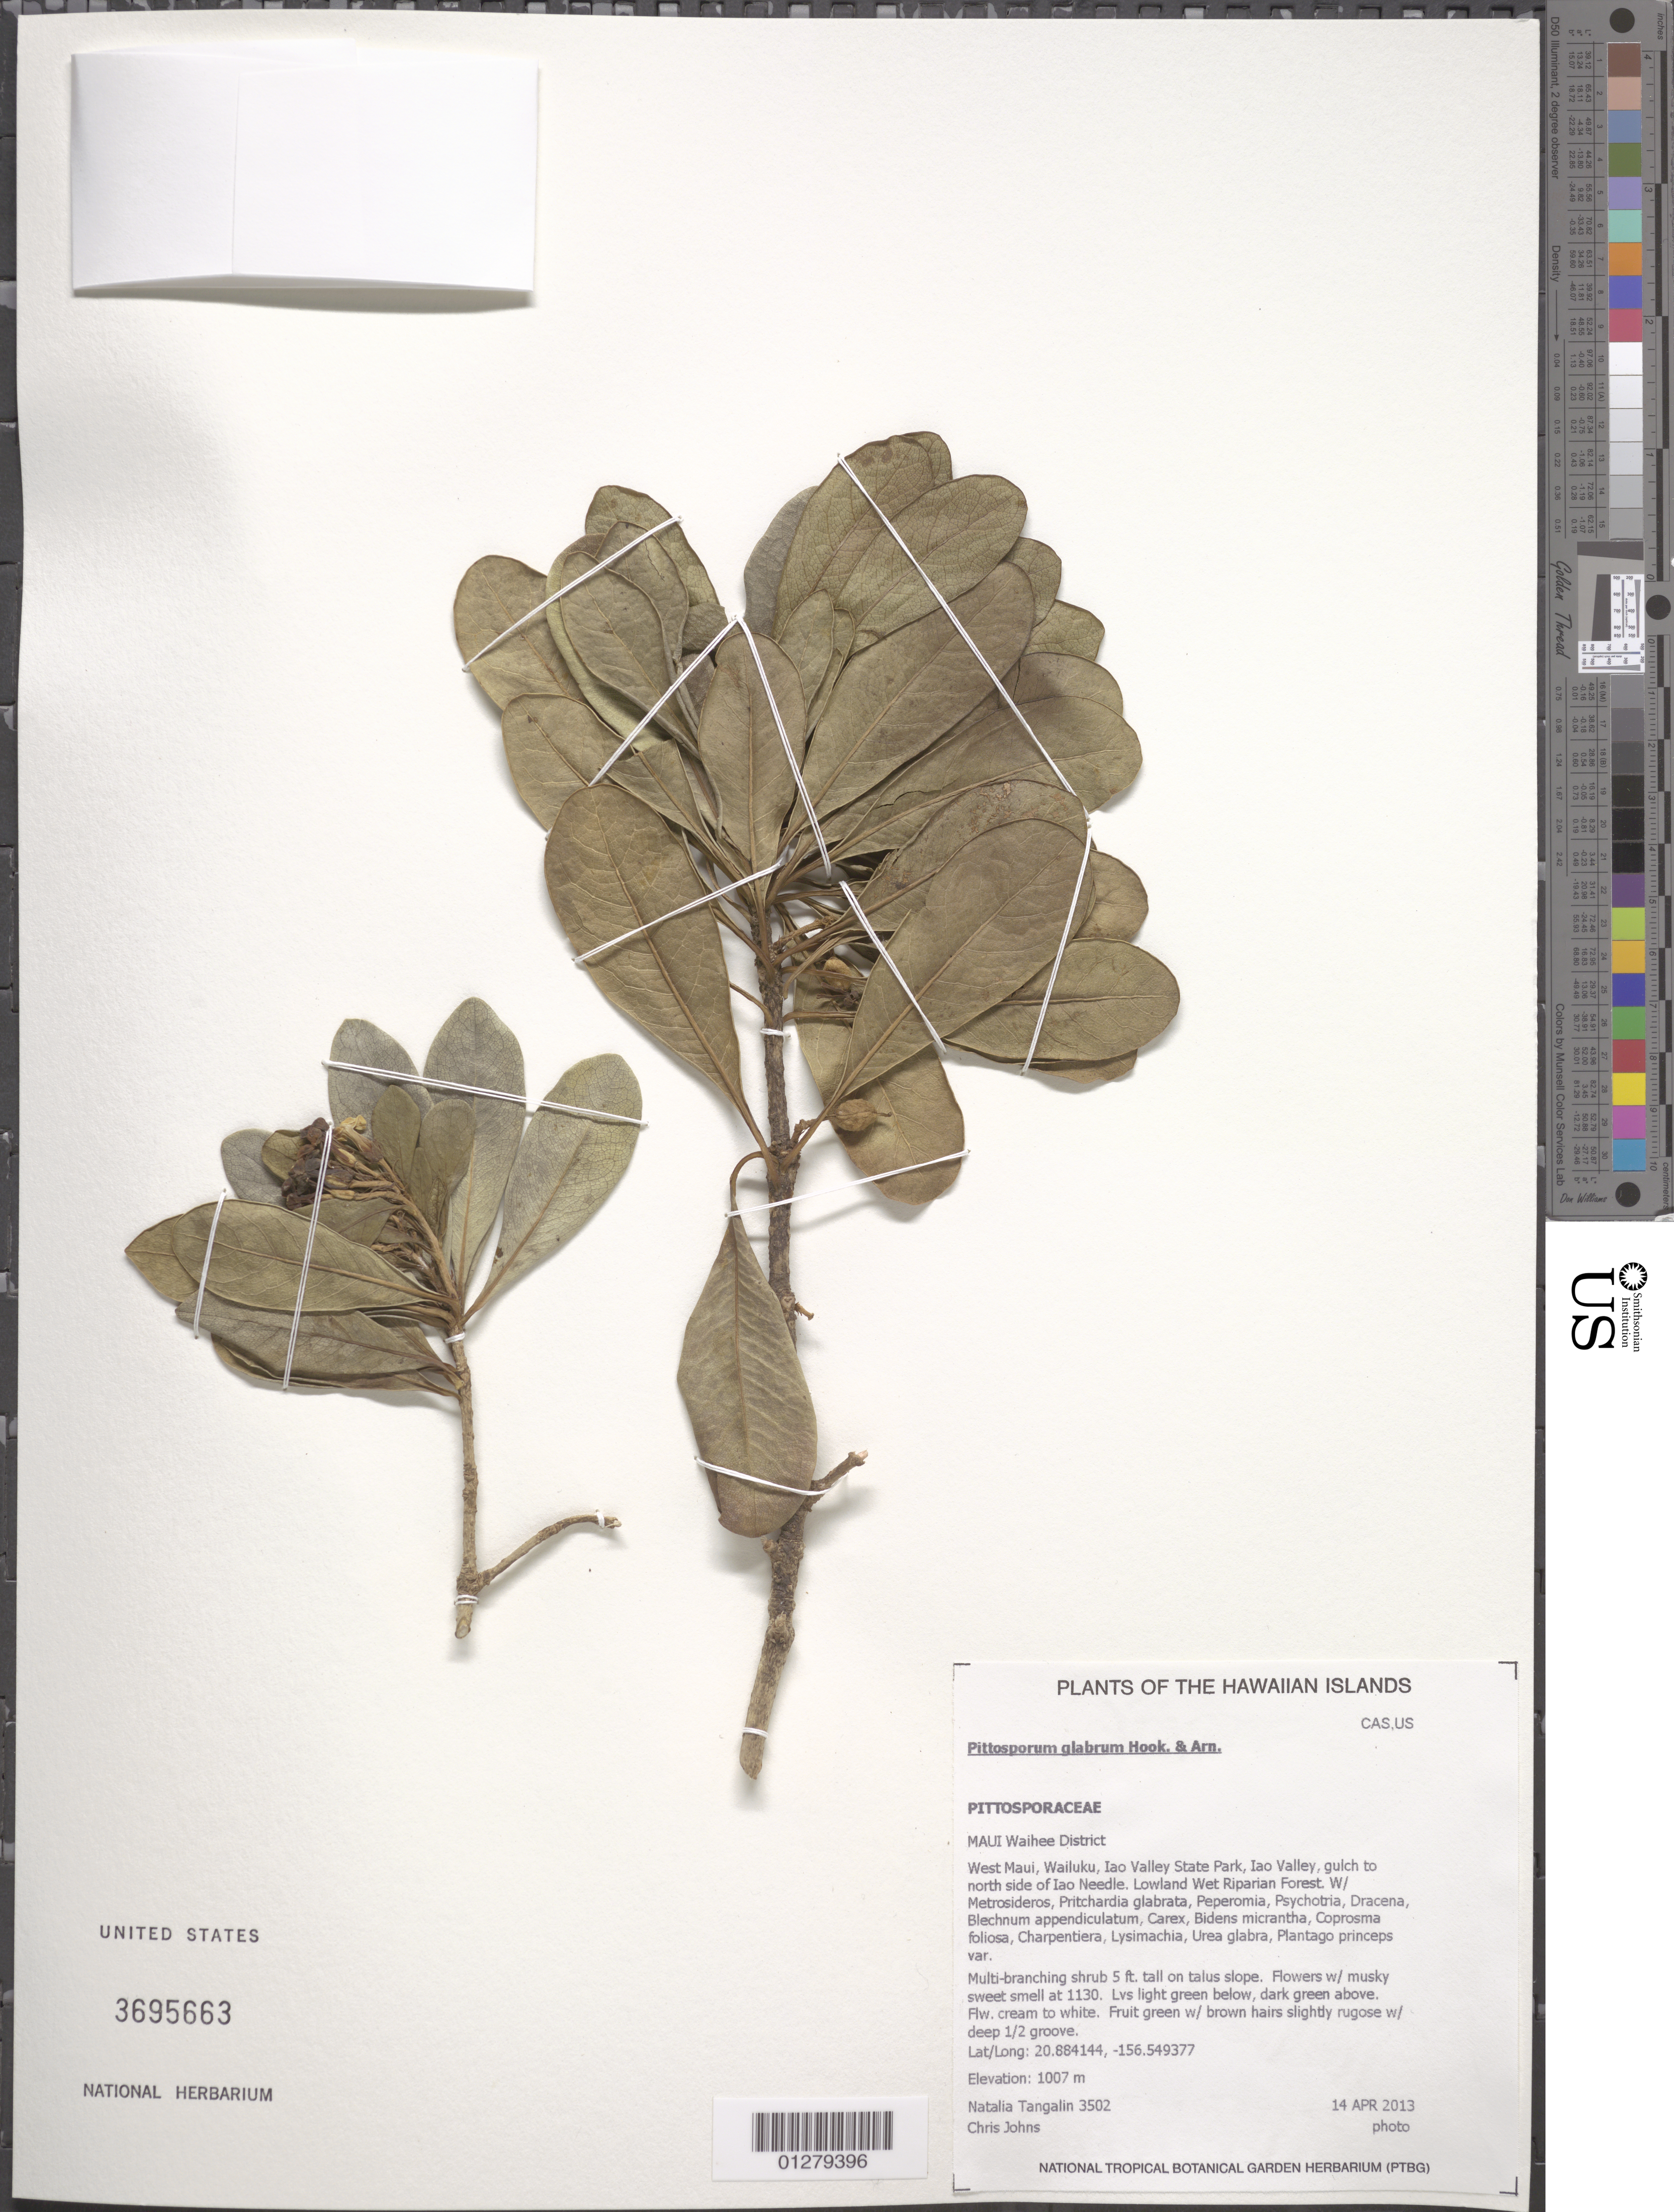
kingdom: Plantae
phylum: Tracheophyta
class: Magnoliopsida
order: Apiales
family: Pittosporaceae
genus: Pittosporum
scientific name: Pittosporum glabrum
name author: Hook. & Arn.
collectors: N. Tangalin & C. Johns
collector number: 3502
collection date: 2013-04-14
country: United States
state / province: Hawaii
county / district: Maui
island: Maui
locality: Waihee District, West Maui, Wailuku, Iao Valley State Park, Iao Valley, gulch to north side of Iao Needle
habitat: Lowland wet riparian forest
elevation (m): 1007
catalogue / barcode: US 3695663